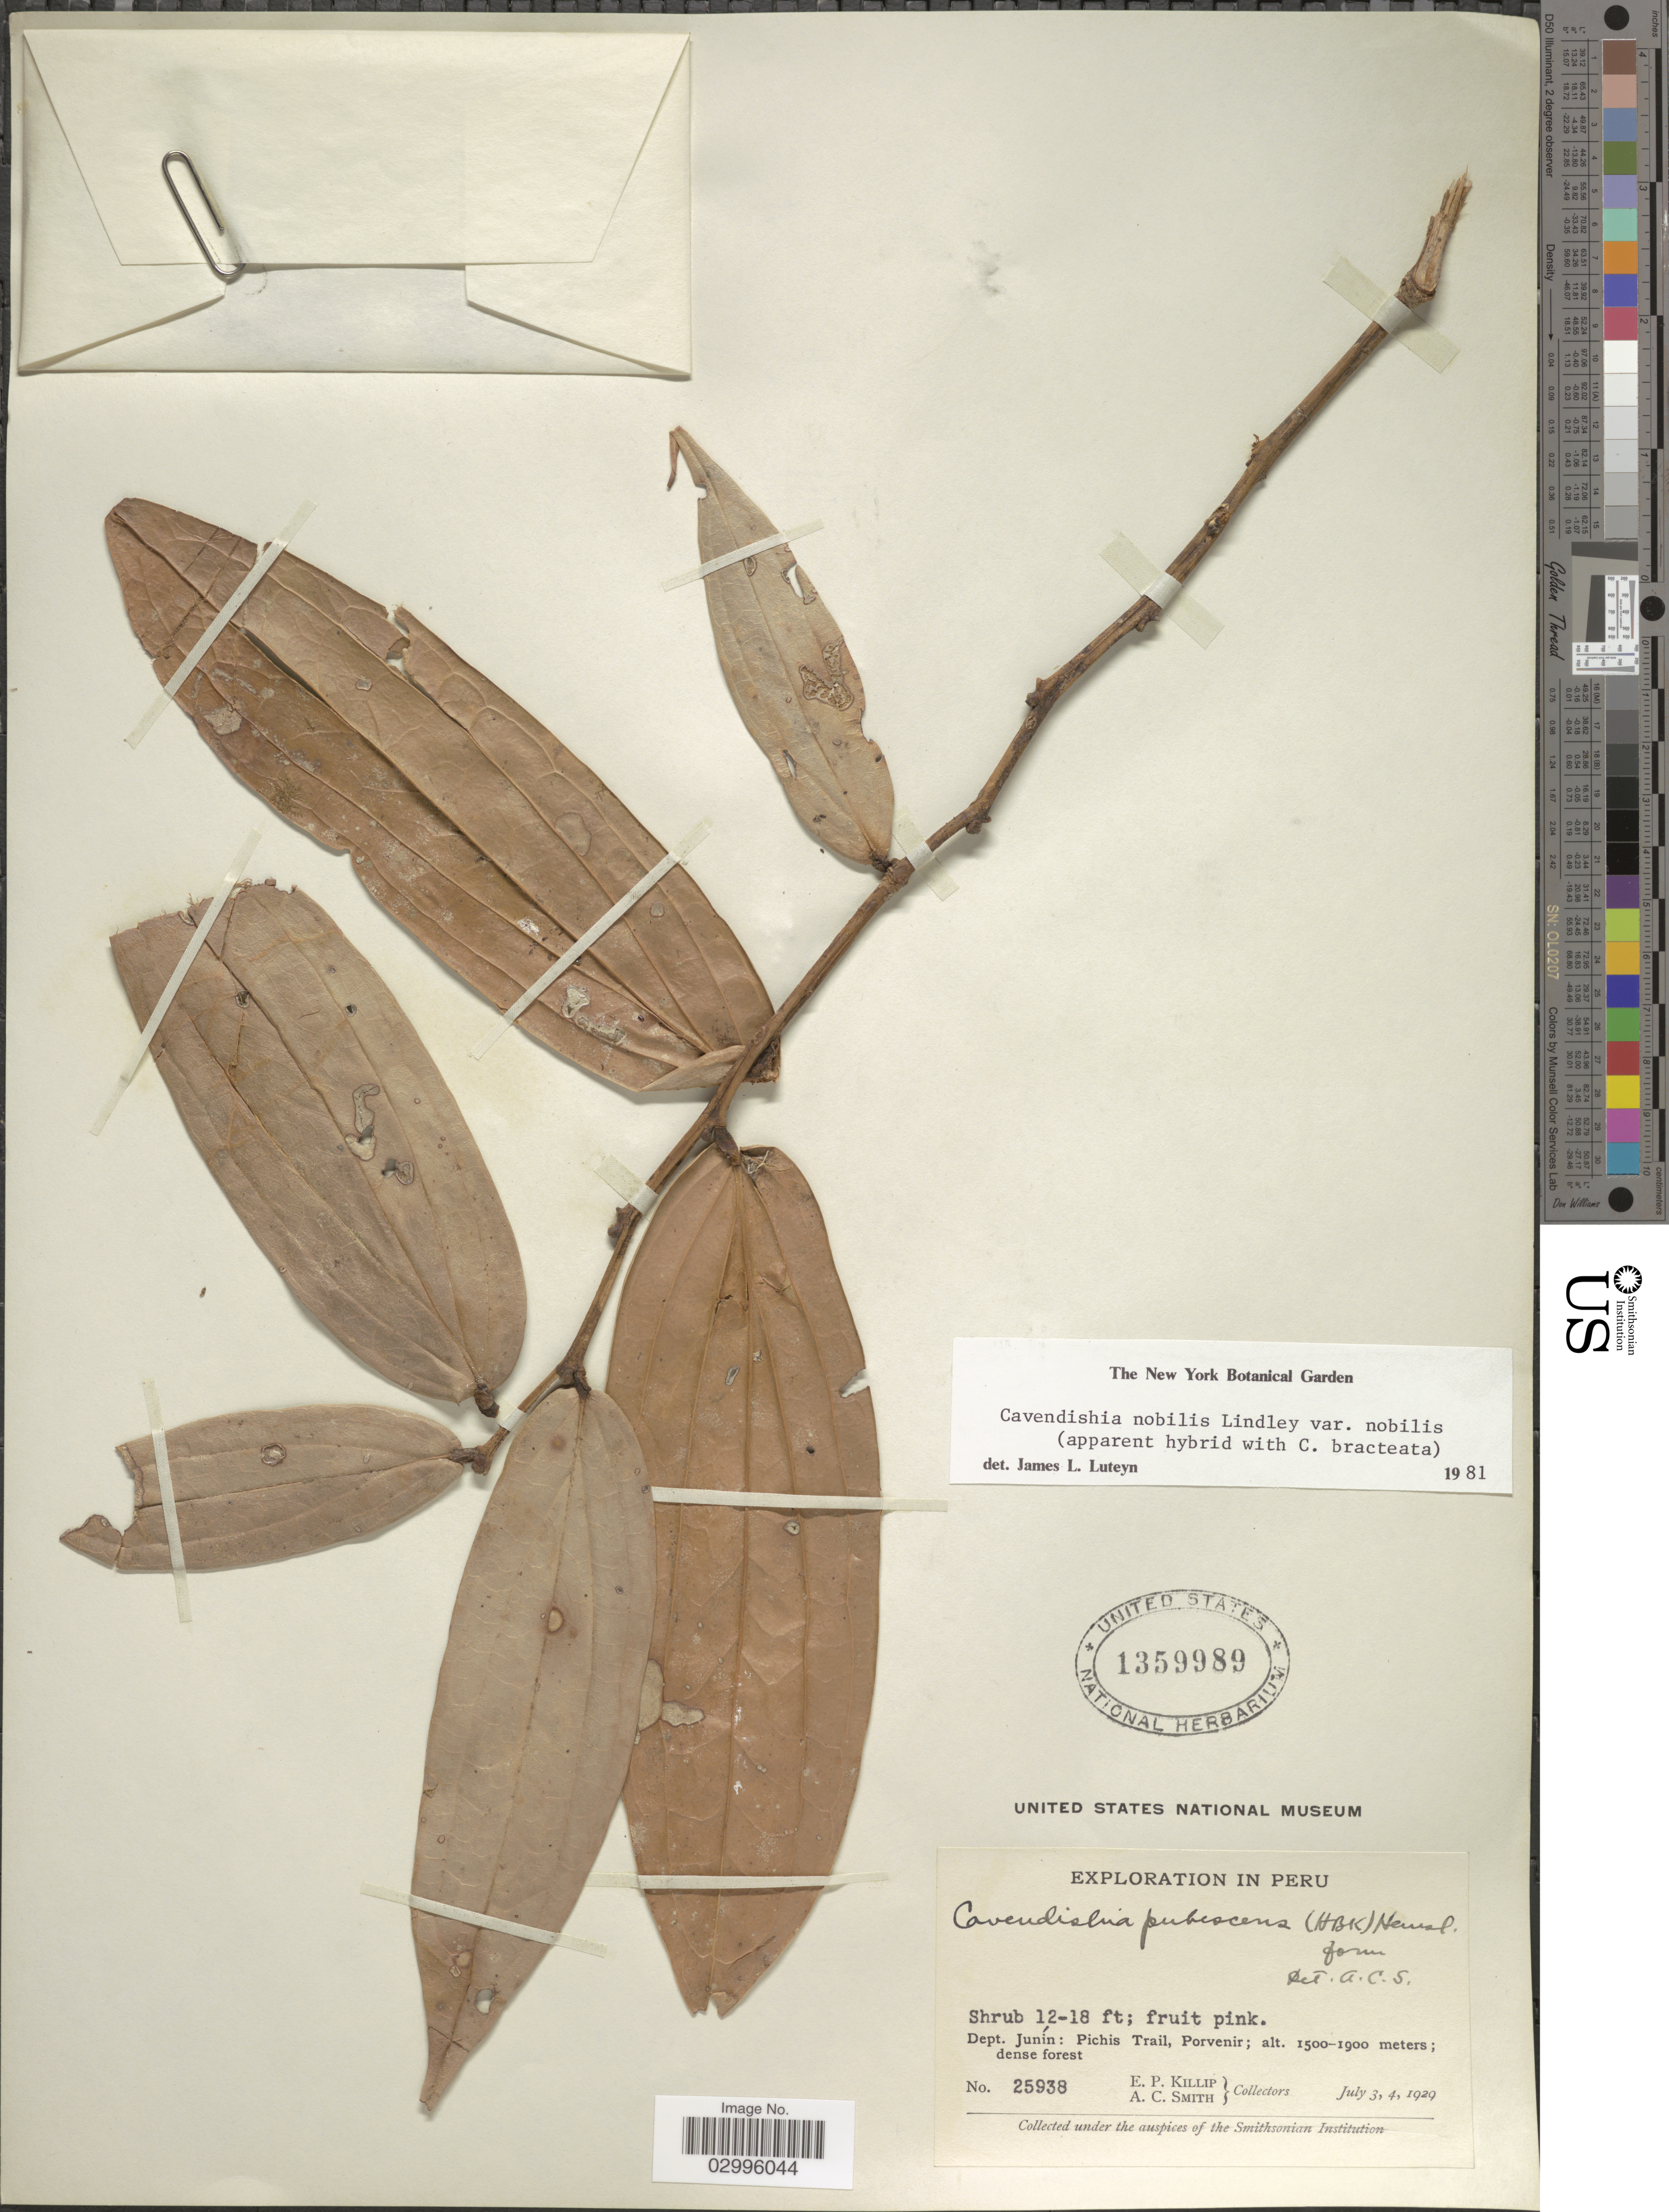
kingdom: Plantae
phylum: Tracheophyta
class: Magnoliopsida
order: Ericales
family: Ericaceae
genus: Cavendishia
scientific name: Cavendishia nobilis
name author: (Benth.) Lindl.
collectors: E. P. Killip & A. C. Smith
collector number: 25938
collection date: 1929-07-03/1929-07-04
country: Peru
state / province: Junín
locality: Dept. Junín: Pichis Trail, Porvenir.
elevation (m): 1500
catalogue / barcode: US 1359989